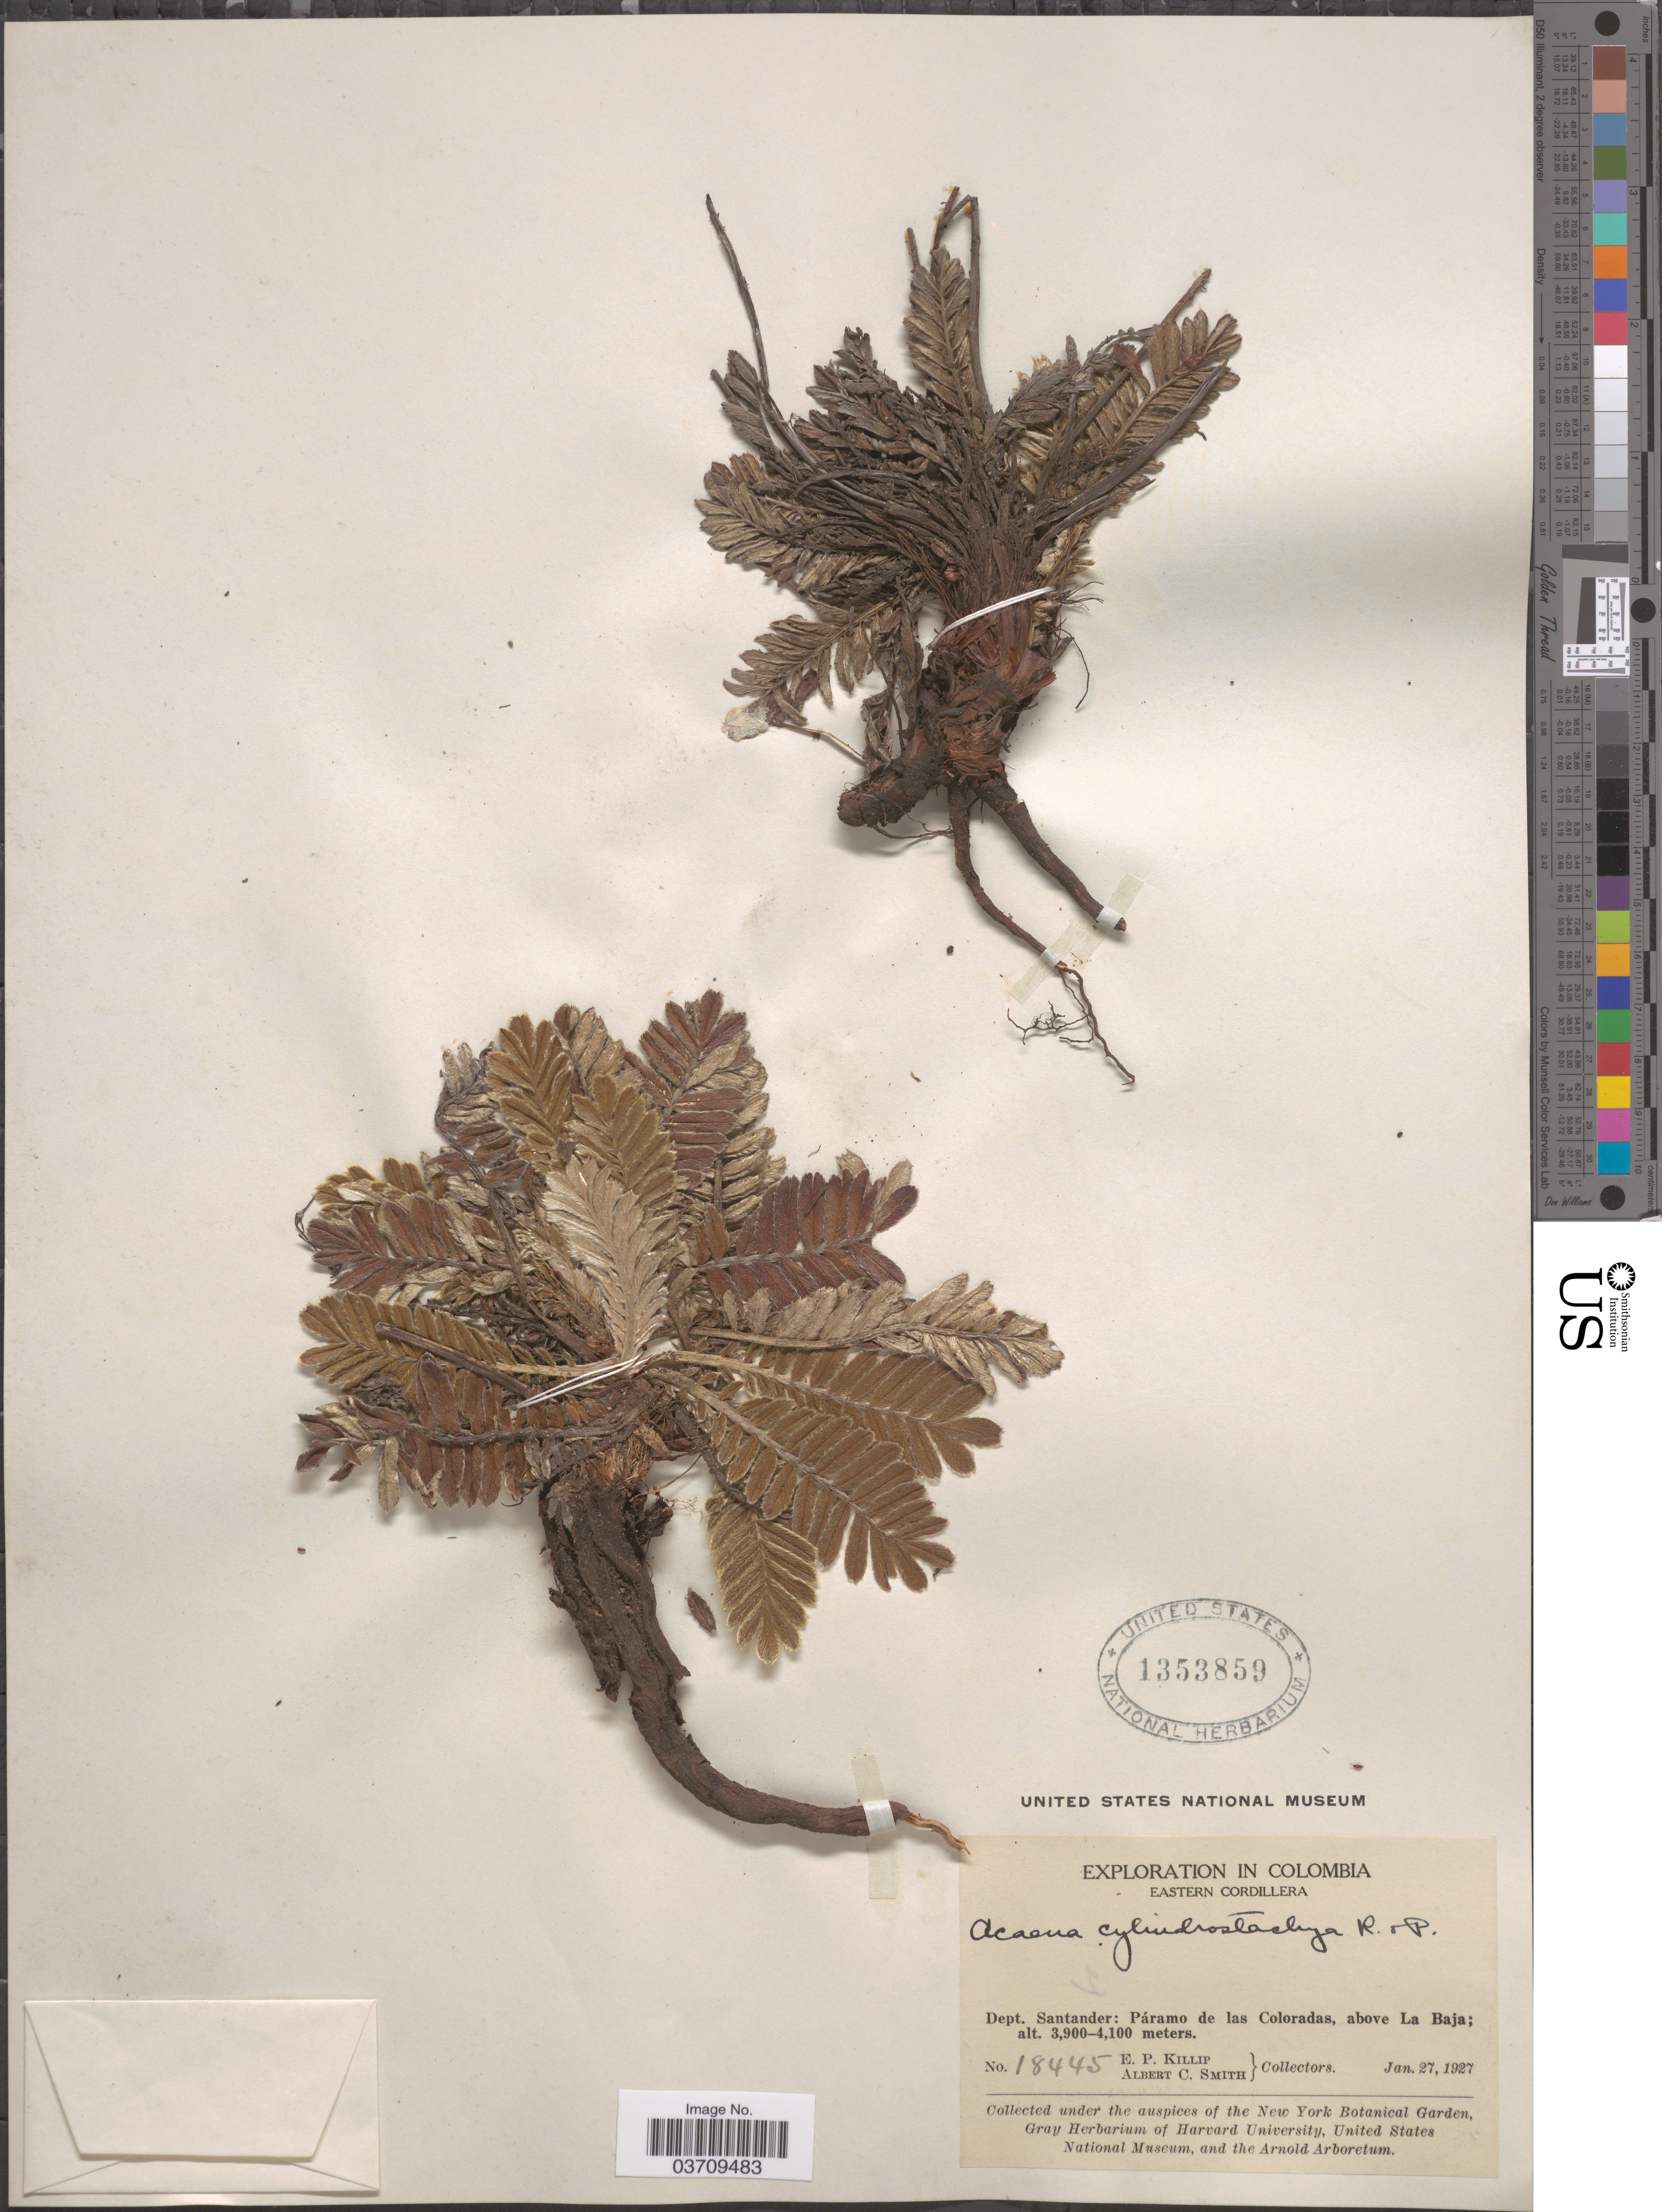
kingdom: Plantae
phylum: Tracheophyta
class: Magnoliopsida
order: Rosales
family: Rosaceae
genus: Acaena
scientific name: Acaena cylindristachya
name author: Ruiz & Pav.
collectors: E. P. Killip & A. C. Smith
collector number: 18445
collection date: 1927-01-27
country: Colombia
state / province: Santander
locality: Eastern Cordillera. Dept. Santander: Páramo de las Coloradas, above La Baja.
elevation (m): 3900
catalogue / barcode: US 1353859